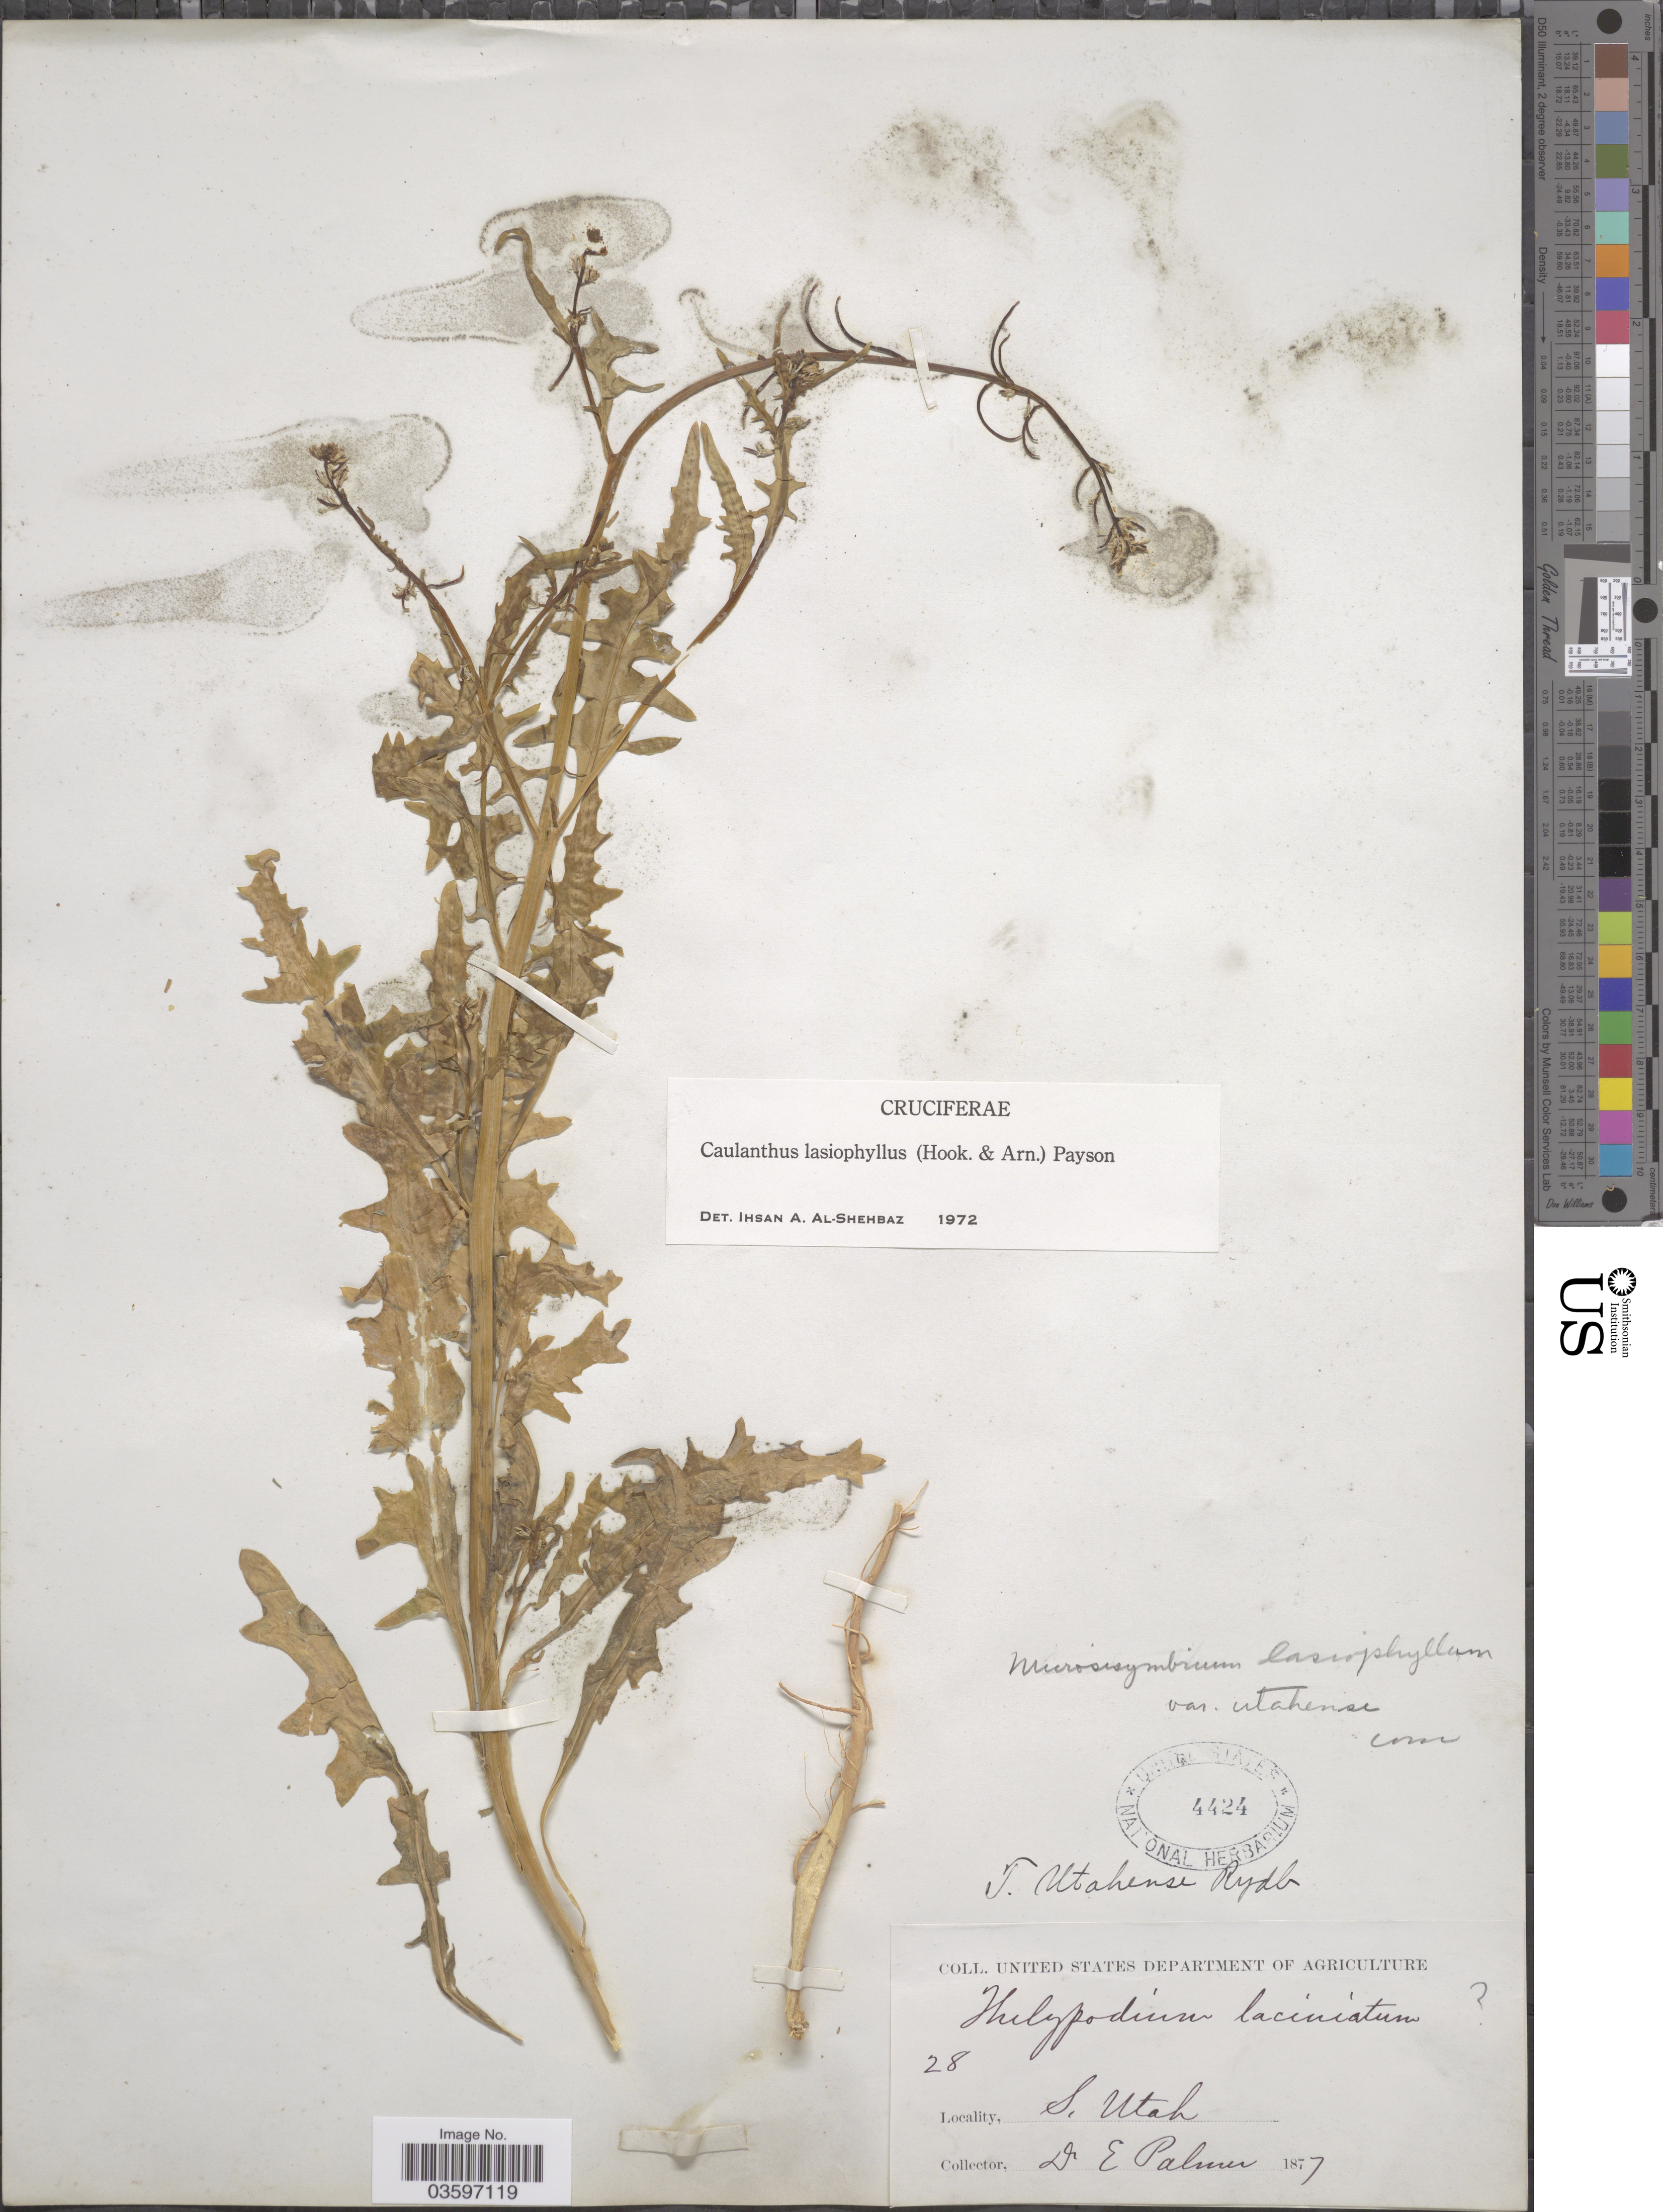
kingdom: Plantae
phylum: Tracheophyta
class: Magnoliopsida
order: Brassicales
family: Brassicaceae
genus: Caulanthus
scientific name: Caulanthus lasiophyllus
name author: (Hook. & Arn.) Payson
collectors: E. Palmer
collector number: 28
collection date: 1877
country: United States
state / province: Utah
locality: S. Utah.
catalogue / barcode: US 4424